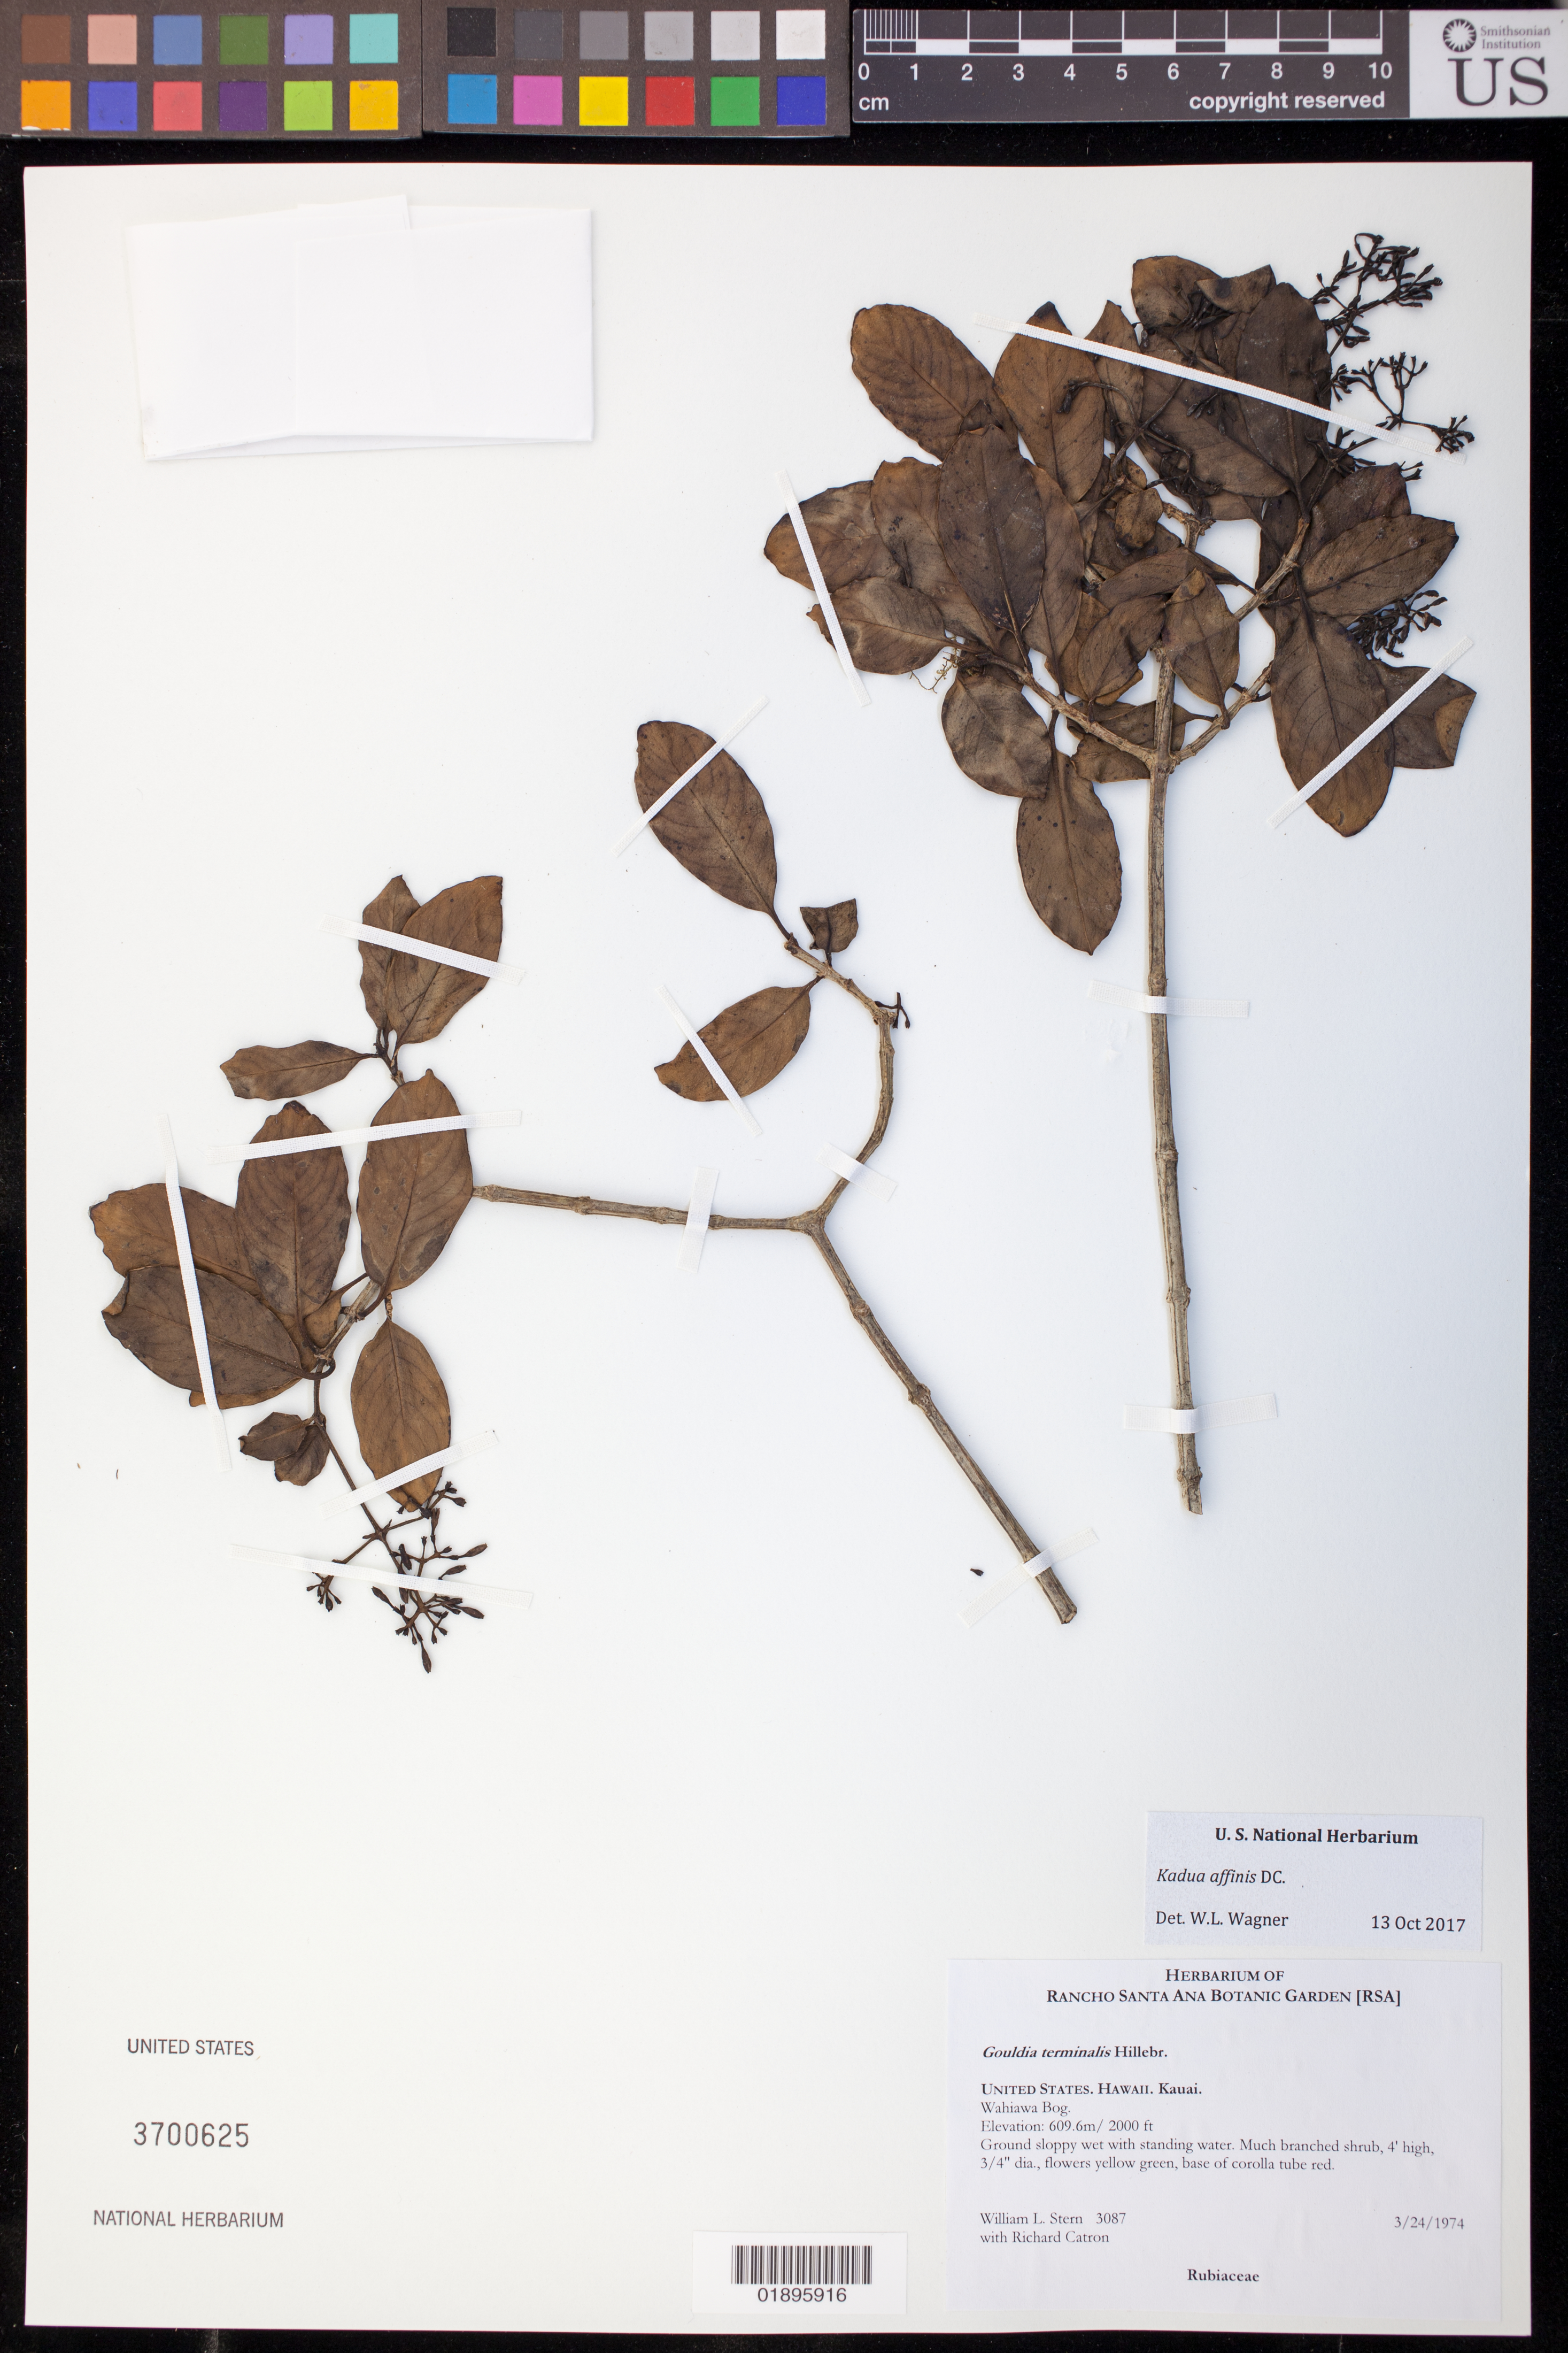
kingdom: Plantae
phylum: Tracheophyta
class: Magnoliopsida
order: Gentianales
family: Rubiaceae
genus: Kadua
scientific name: Kadua affinis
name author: DC.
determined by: Wagner, W. L., (BOT), Smithsonian Institution - National Museum of Natural History (UNITED STATES)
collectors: W. L. Stern & R. Catron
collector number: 3087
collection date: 1974-03-24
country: United States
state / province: Hawaii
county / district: Kauai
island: Kaua'i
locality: Wahiawa Bog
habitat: Ground sloppy wet with standing water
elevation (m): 610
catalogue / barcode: US 3700625